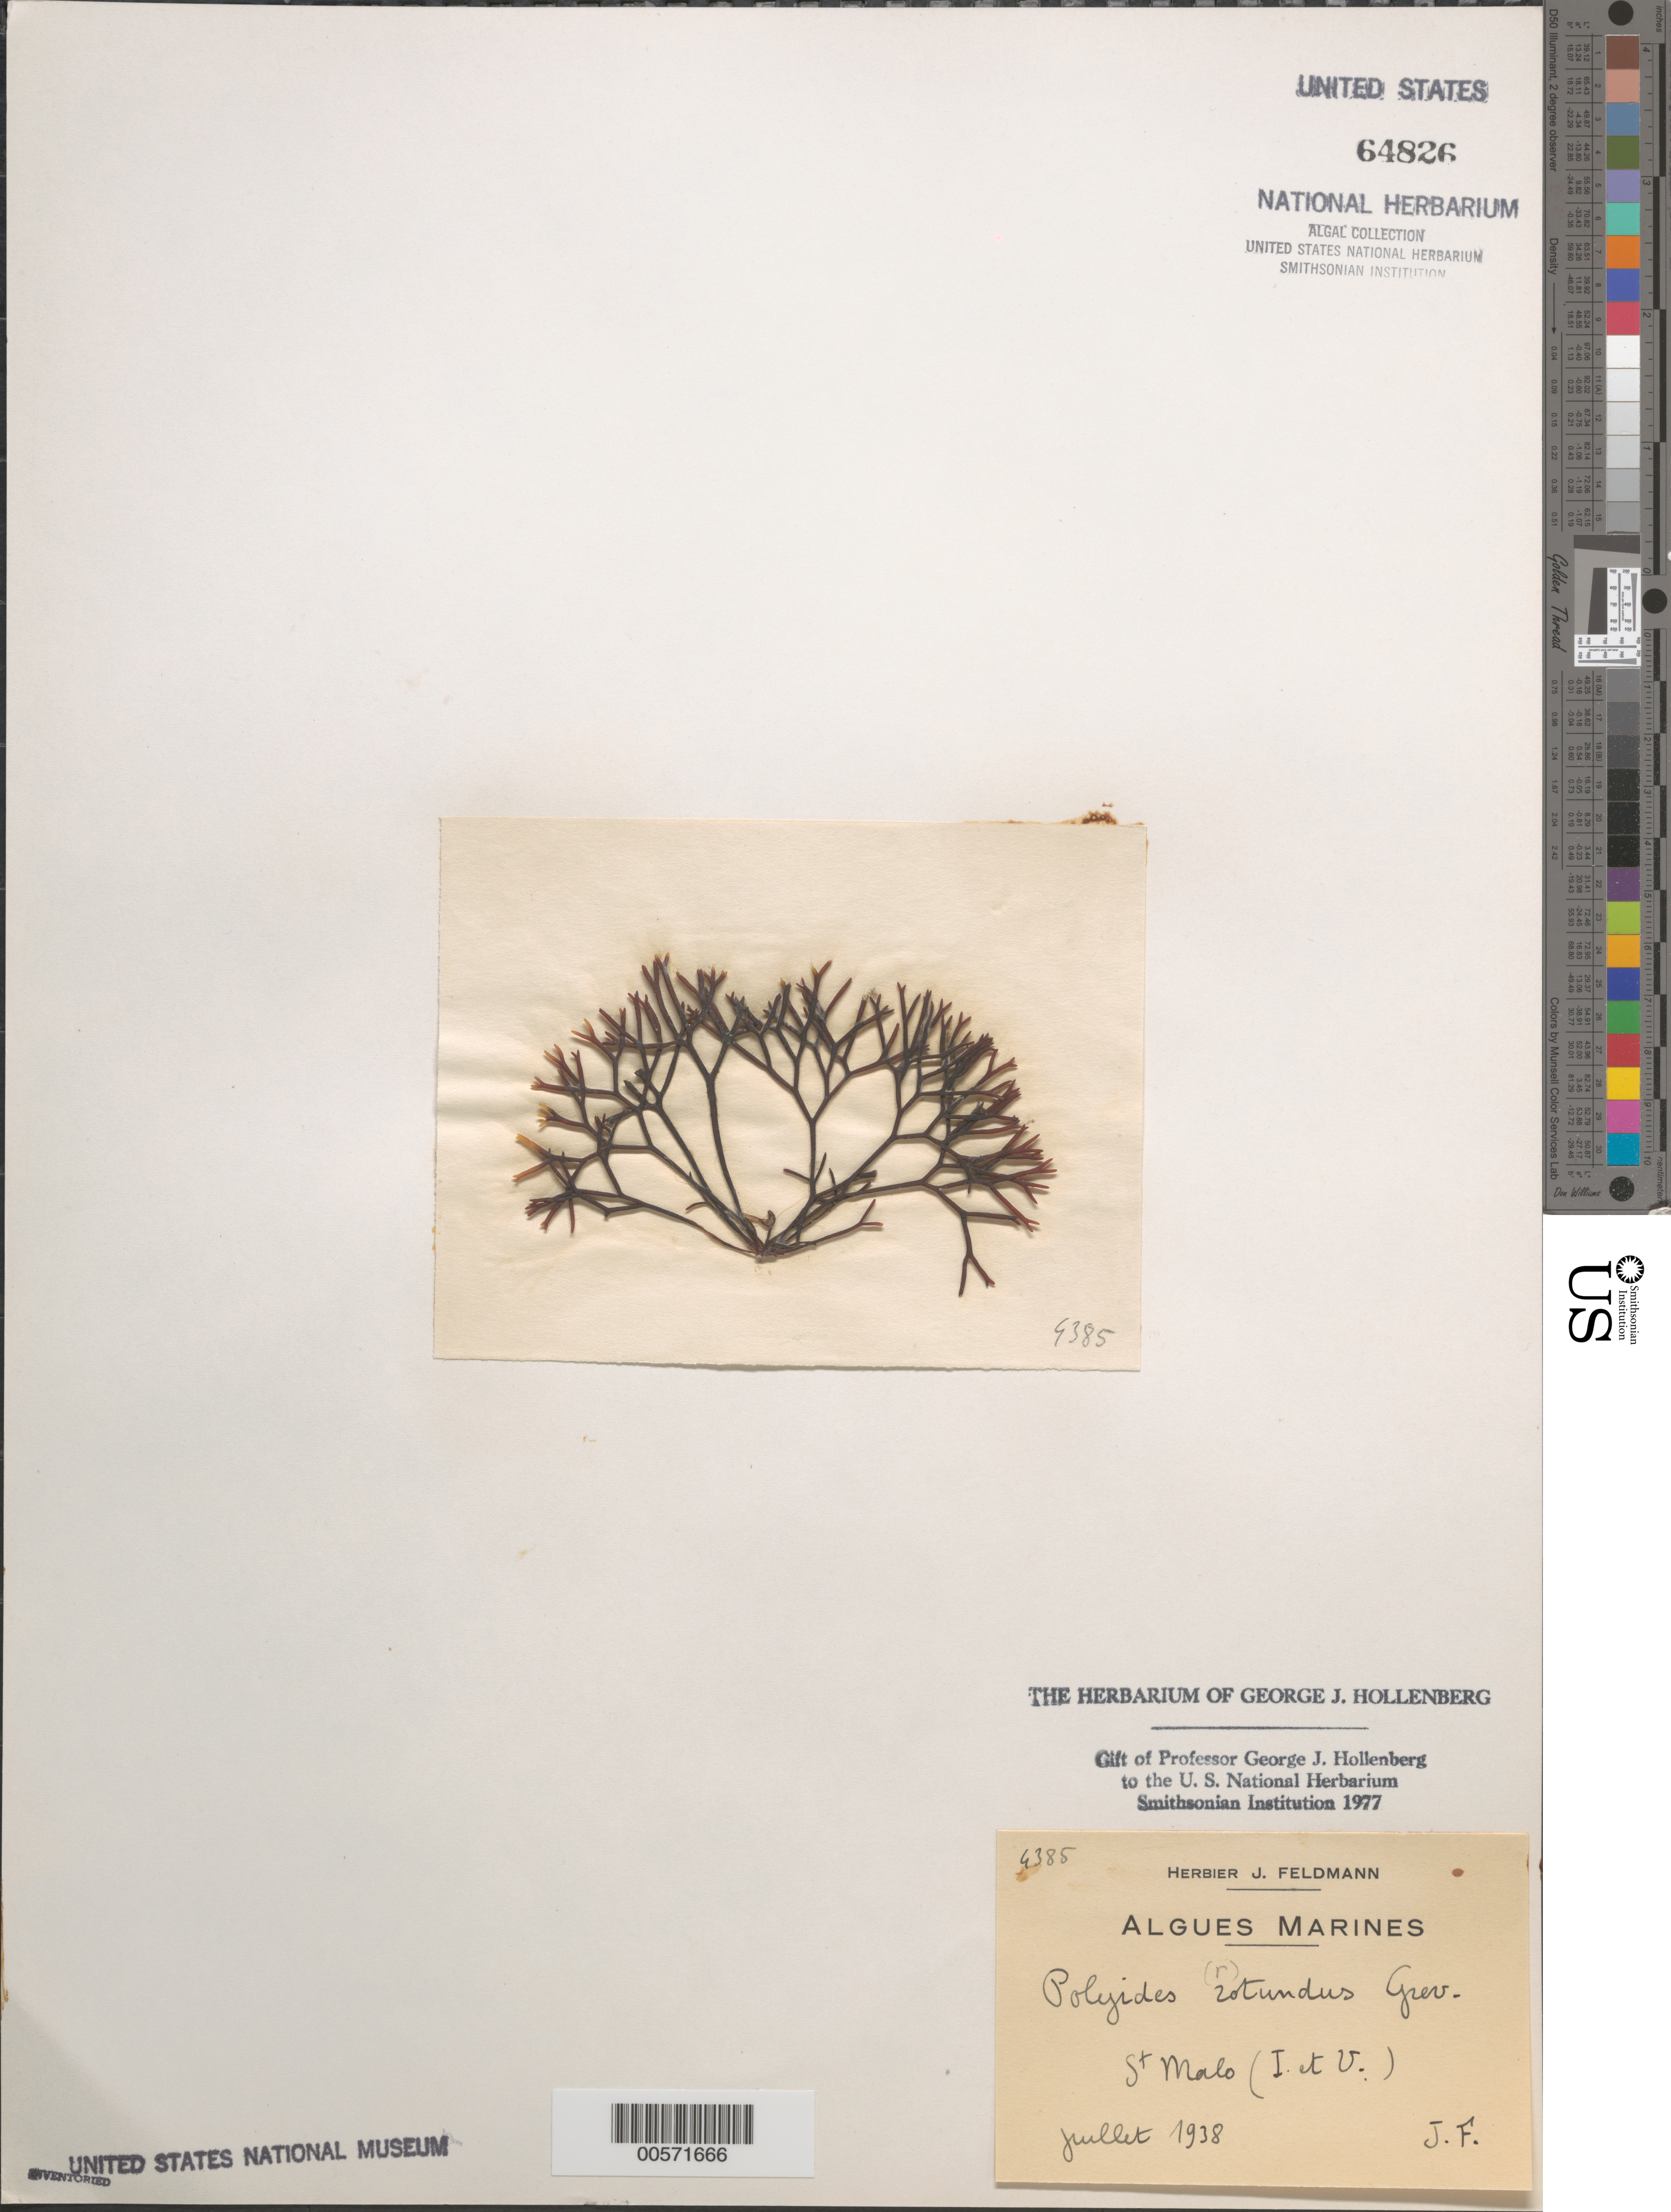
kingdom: Plantae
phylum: Rhodophyta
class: Florideophyceae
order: Gigartinales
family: Polyidaceae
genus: Polyides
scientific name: Polyides rotunda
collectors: J. Feldmann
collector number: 4385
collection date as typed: Jul 1938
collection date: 1938-07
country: France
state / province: Bretagne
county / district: Ille-et-Vilaine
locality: St. Malo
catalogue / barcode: US 64826